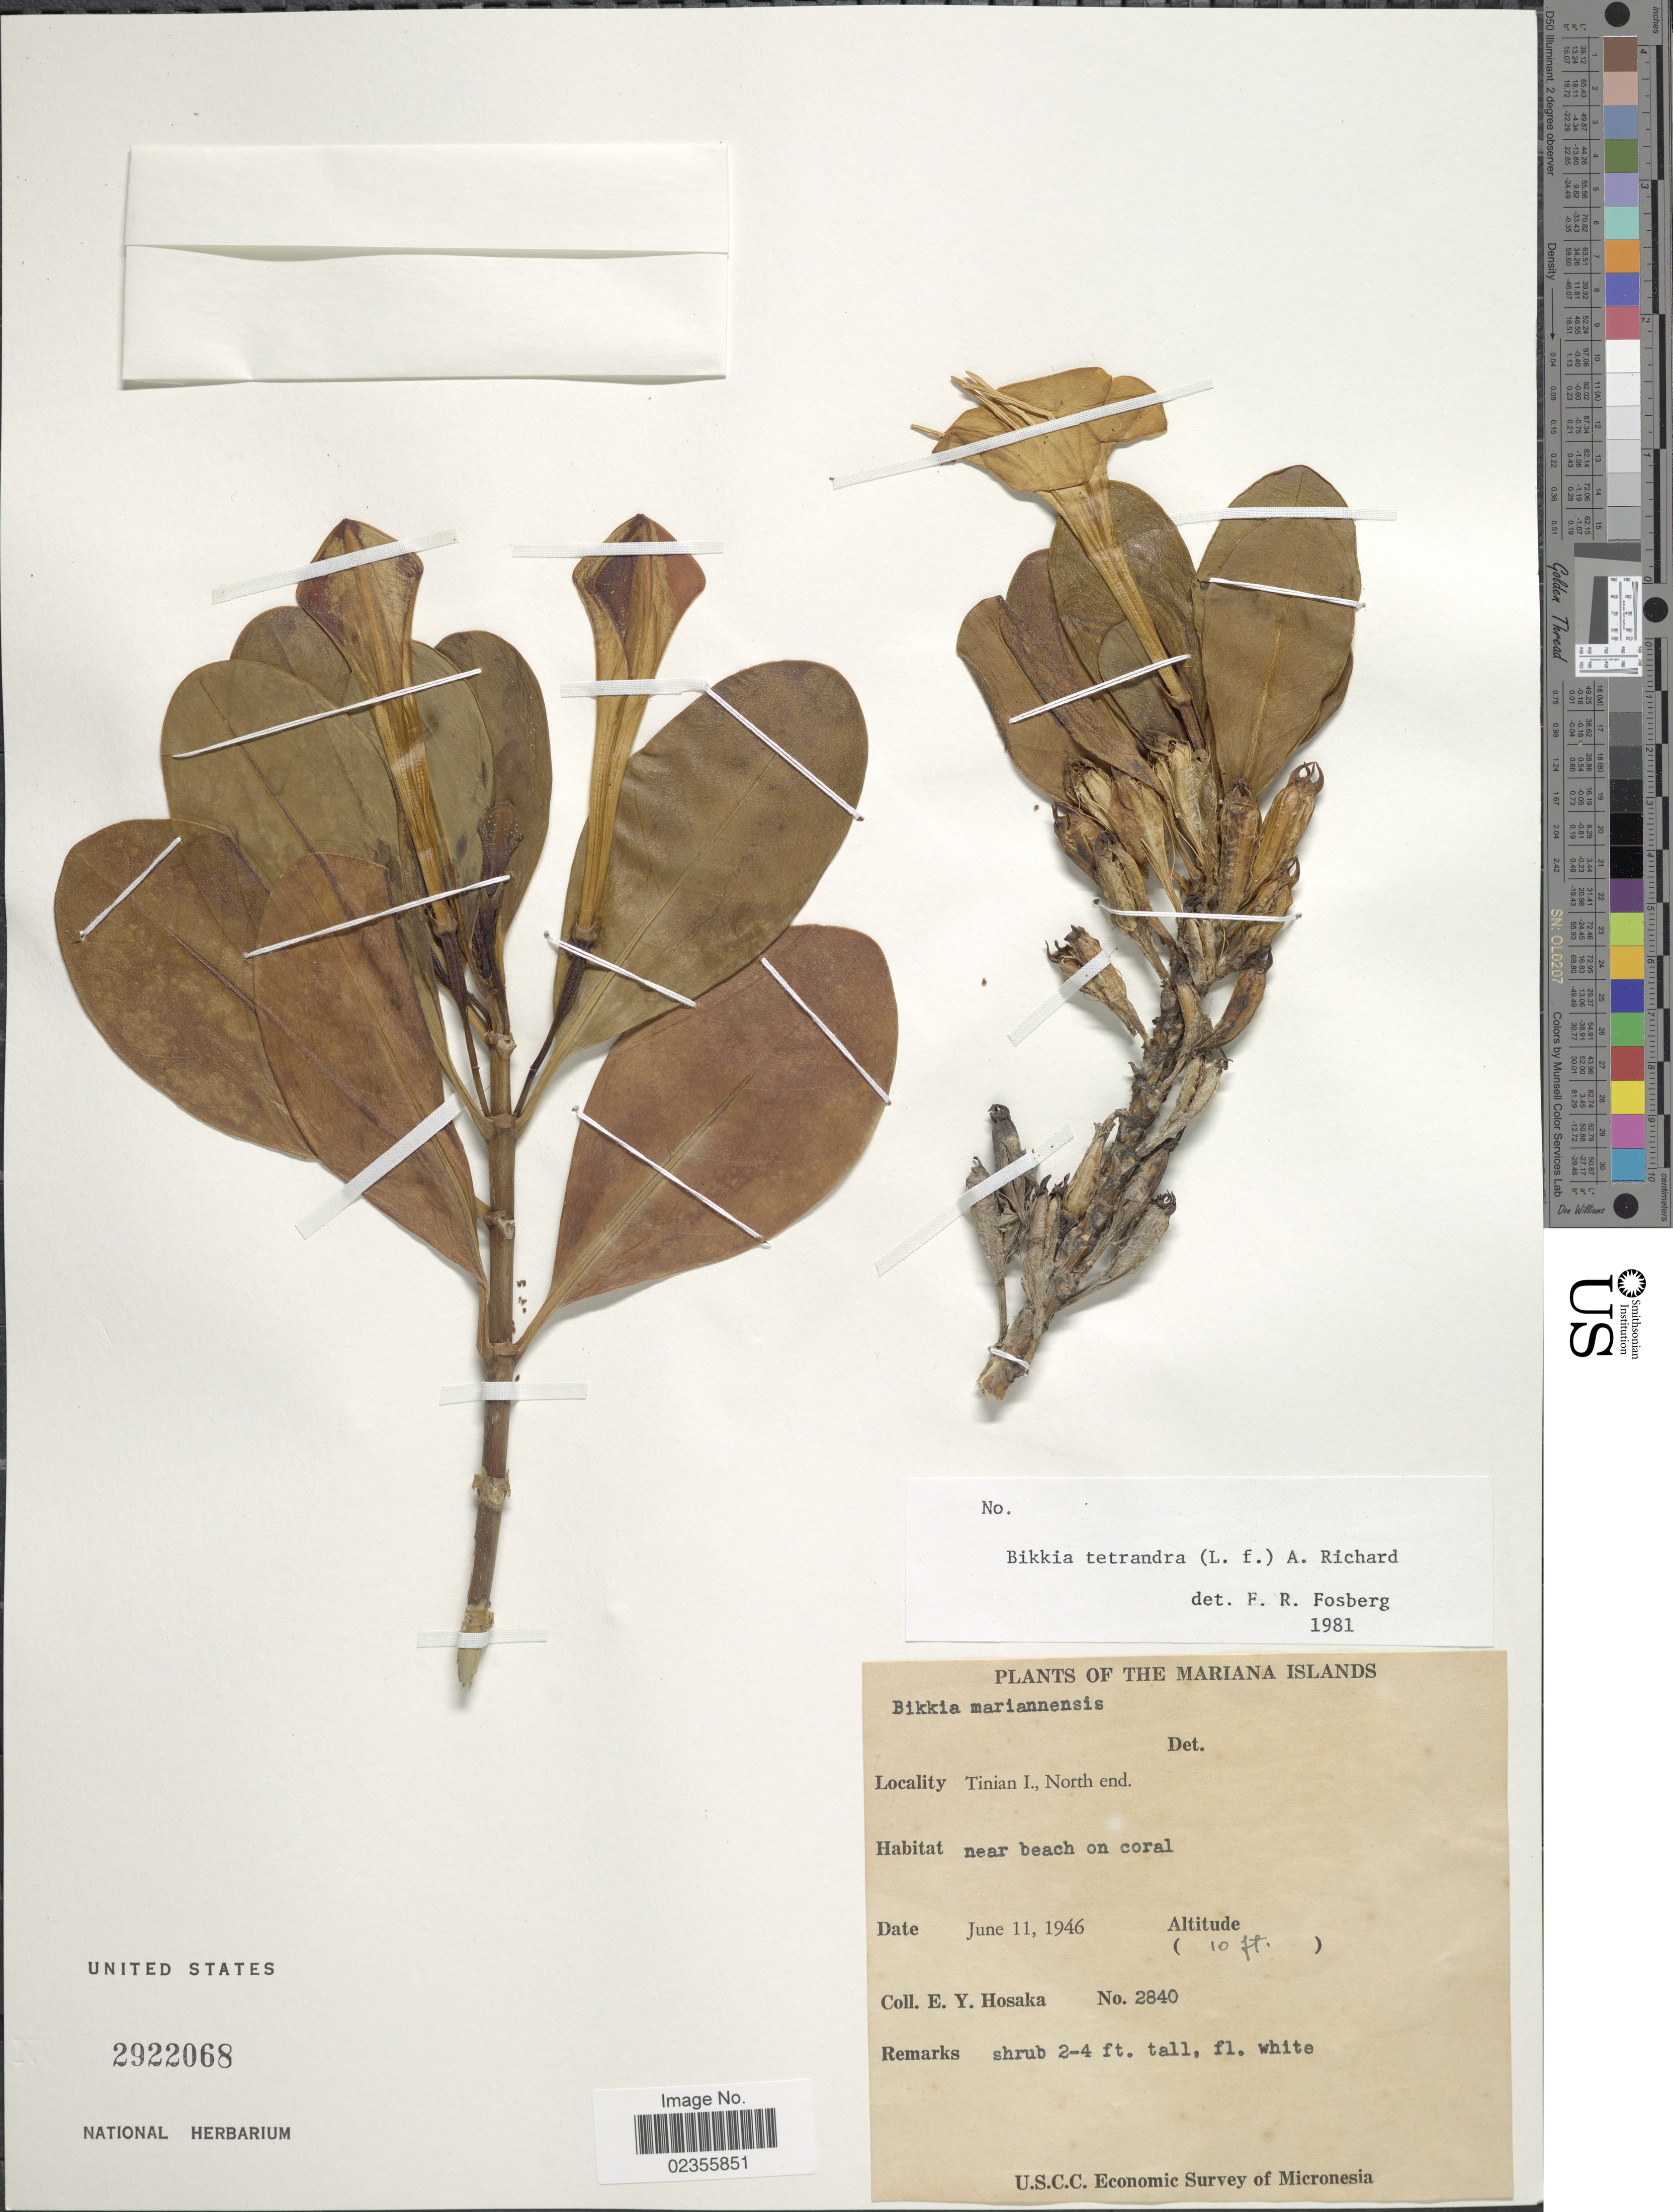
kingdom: Plantae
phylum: Tracheophyta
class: Magnoliopsida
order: Gentianales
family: Rubiaceae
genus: Bikkia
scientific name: Bikkia tetrandra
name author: (L. f.) A. Rich.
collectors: E. Y. Hosaka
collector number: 2840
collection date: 1946-06-11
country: Northern Mariana Islands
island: Tinian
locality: Tinian I., North end, near beach on coral.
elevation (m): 3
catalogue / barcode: US 2922068